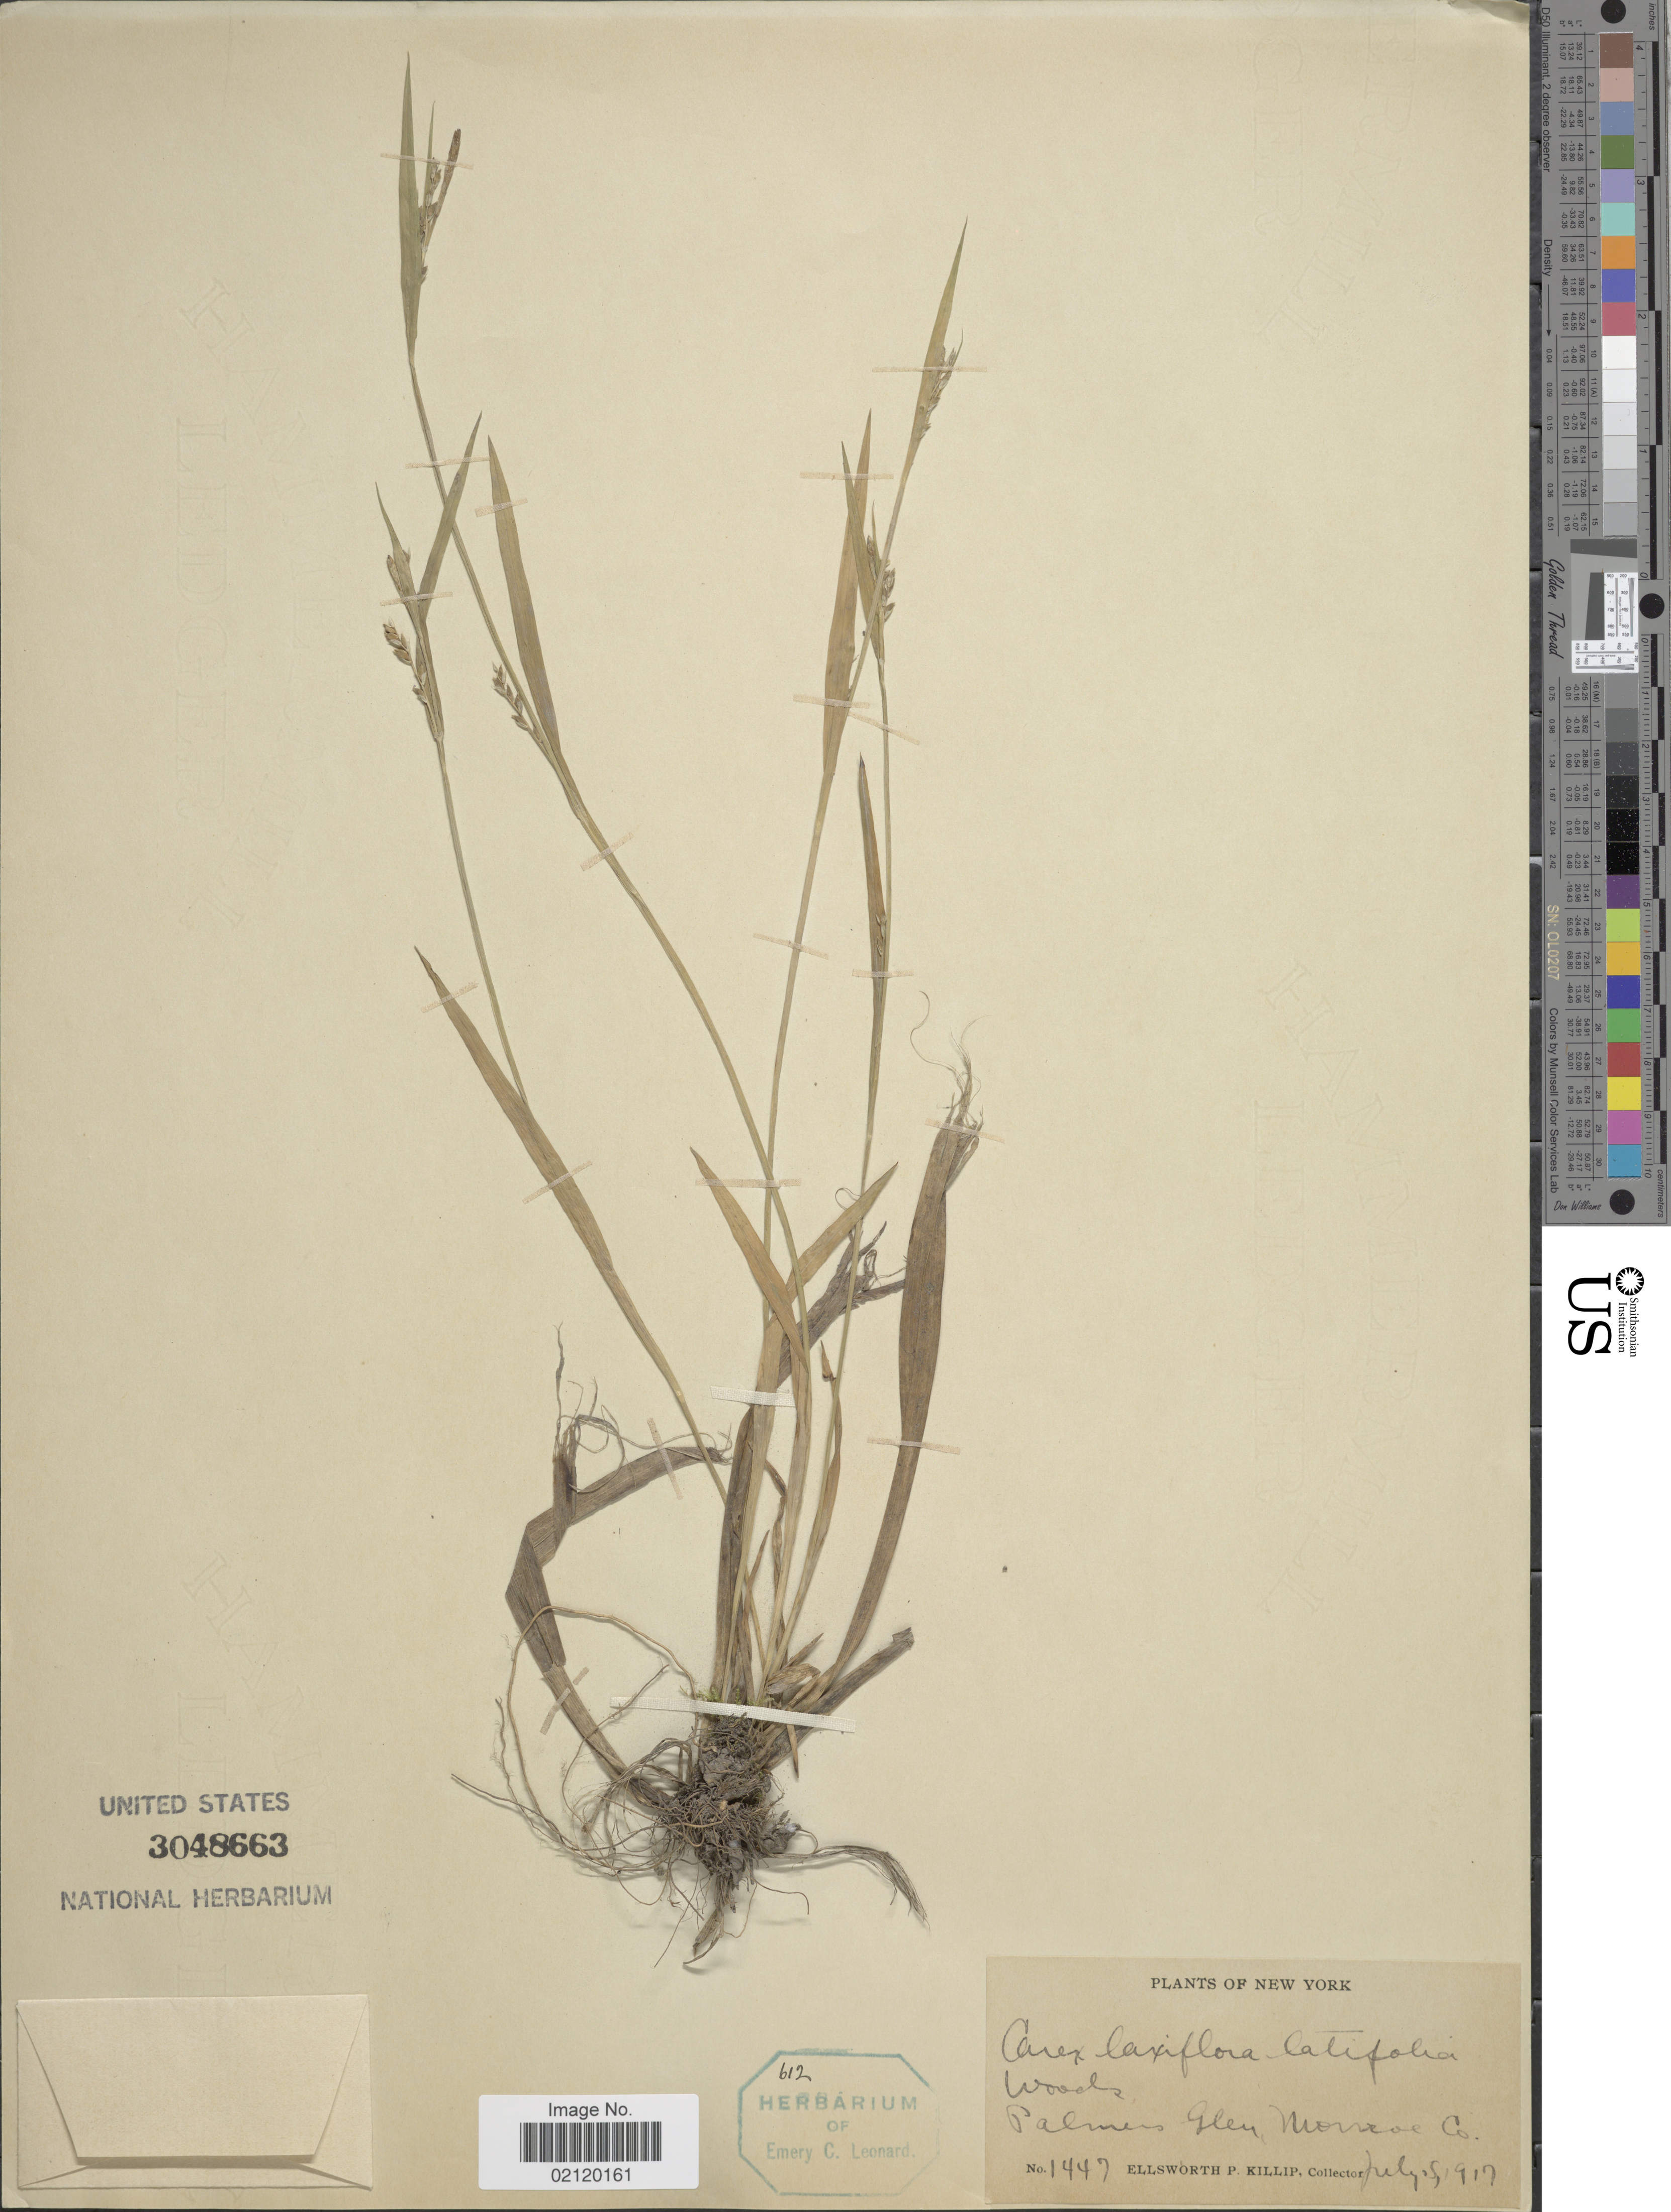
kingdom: Plantae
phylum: Tracheophyta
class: Liliopsida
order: Poales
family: Cyperaceae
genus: Carex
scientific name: Carex laxiflora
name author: Lam.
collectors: E. P. Killip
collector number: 1447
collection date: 1917-07-05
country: United States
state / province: New York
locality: Palmers Glen, Monroe Co.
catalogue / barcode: US 3048663